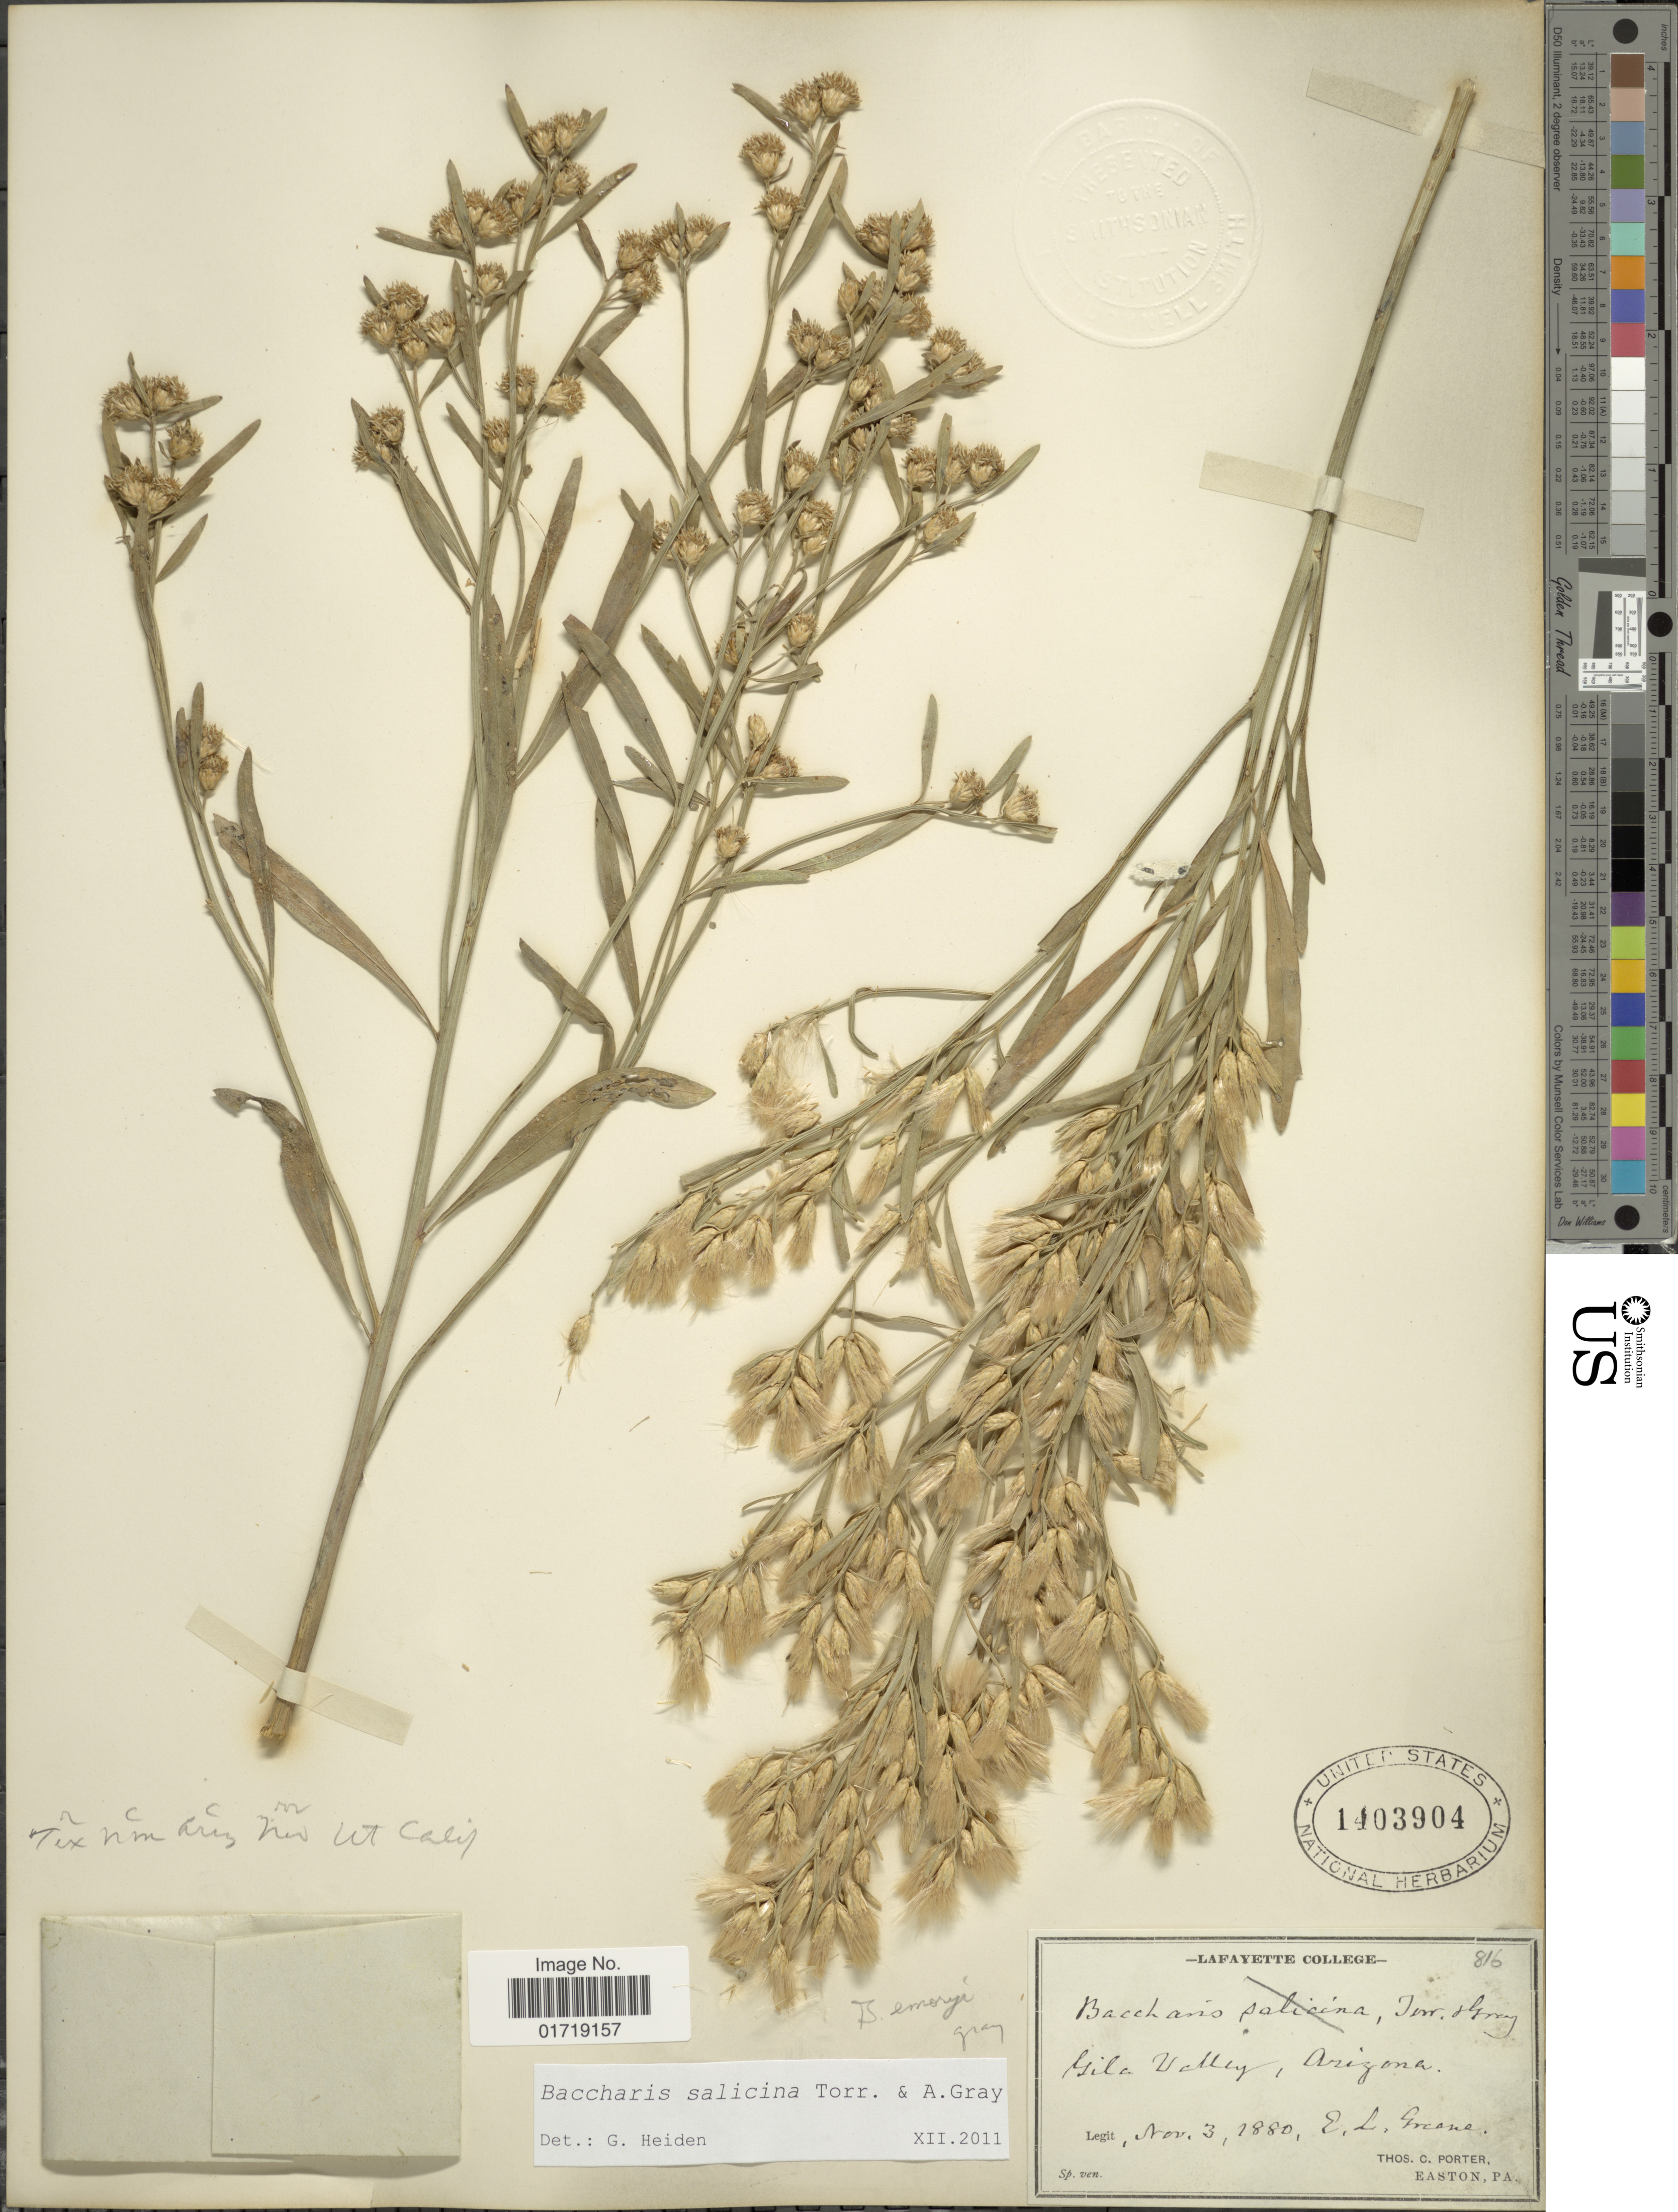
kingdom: Plantae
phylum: Tracheophyta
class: Magnoliopsida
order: Asterales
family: Asteraceae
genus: Baccharis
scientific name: Baccharis salicina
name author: Torr. & A. Gray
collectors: E. L. Greene & T. C. Porter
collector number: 816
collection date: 1880-11-03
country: United States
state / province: Arizona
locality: Gila Valley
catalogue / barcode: US 1403904